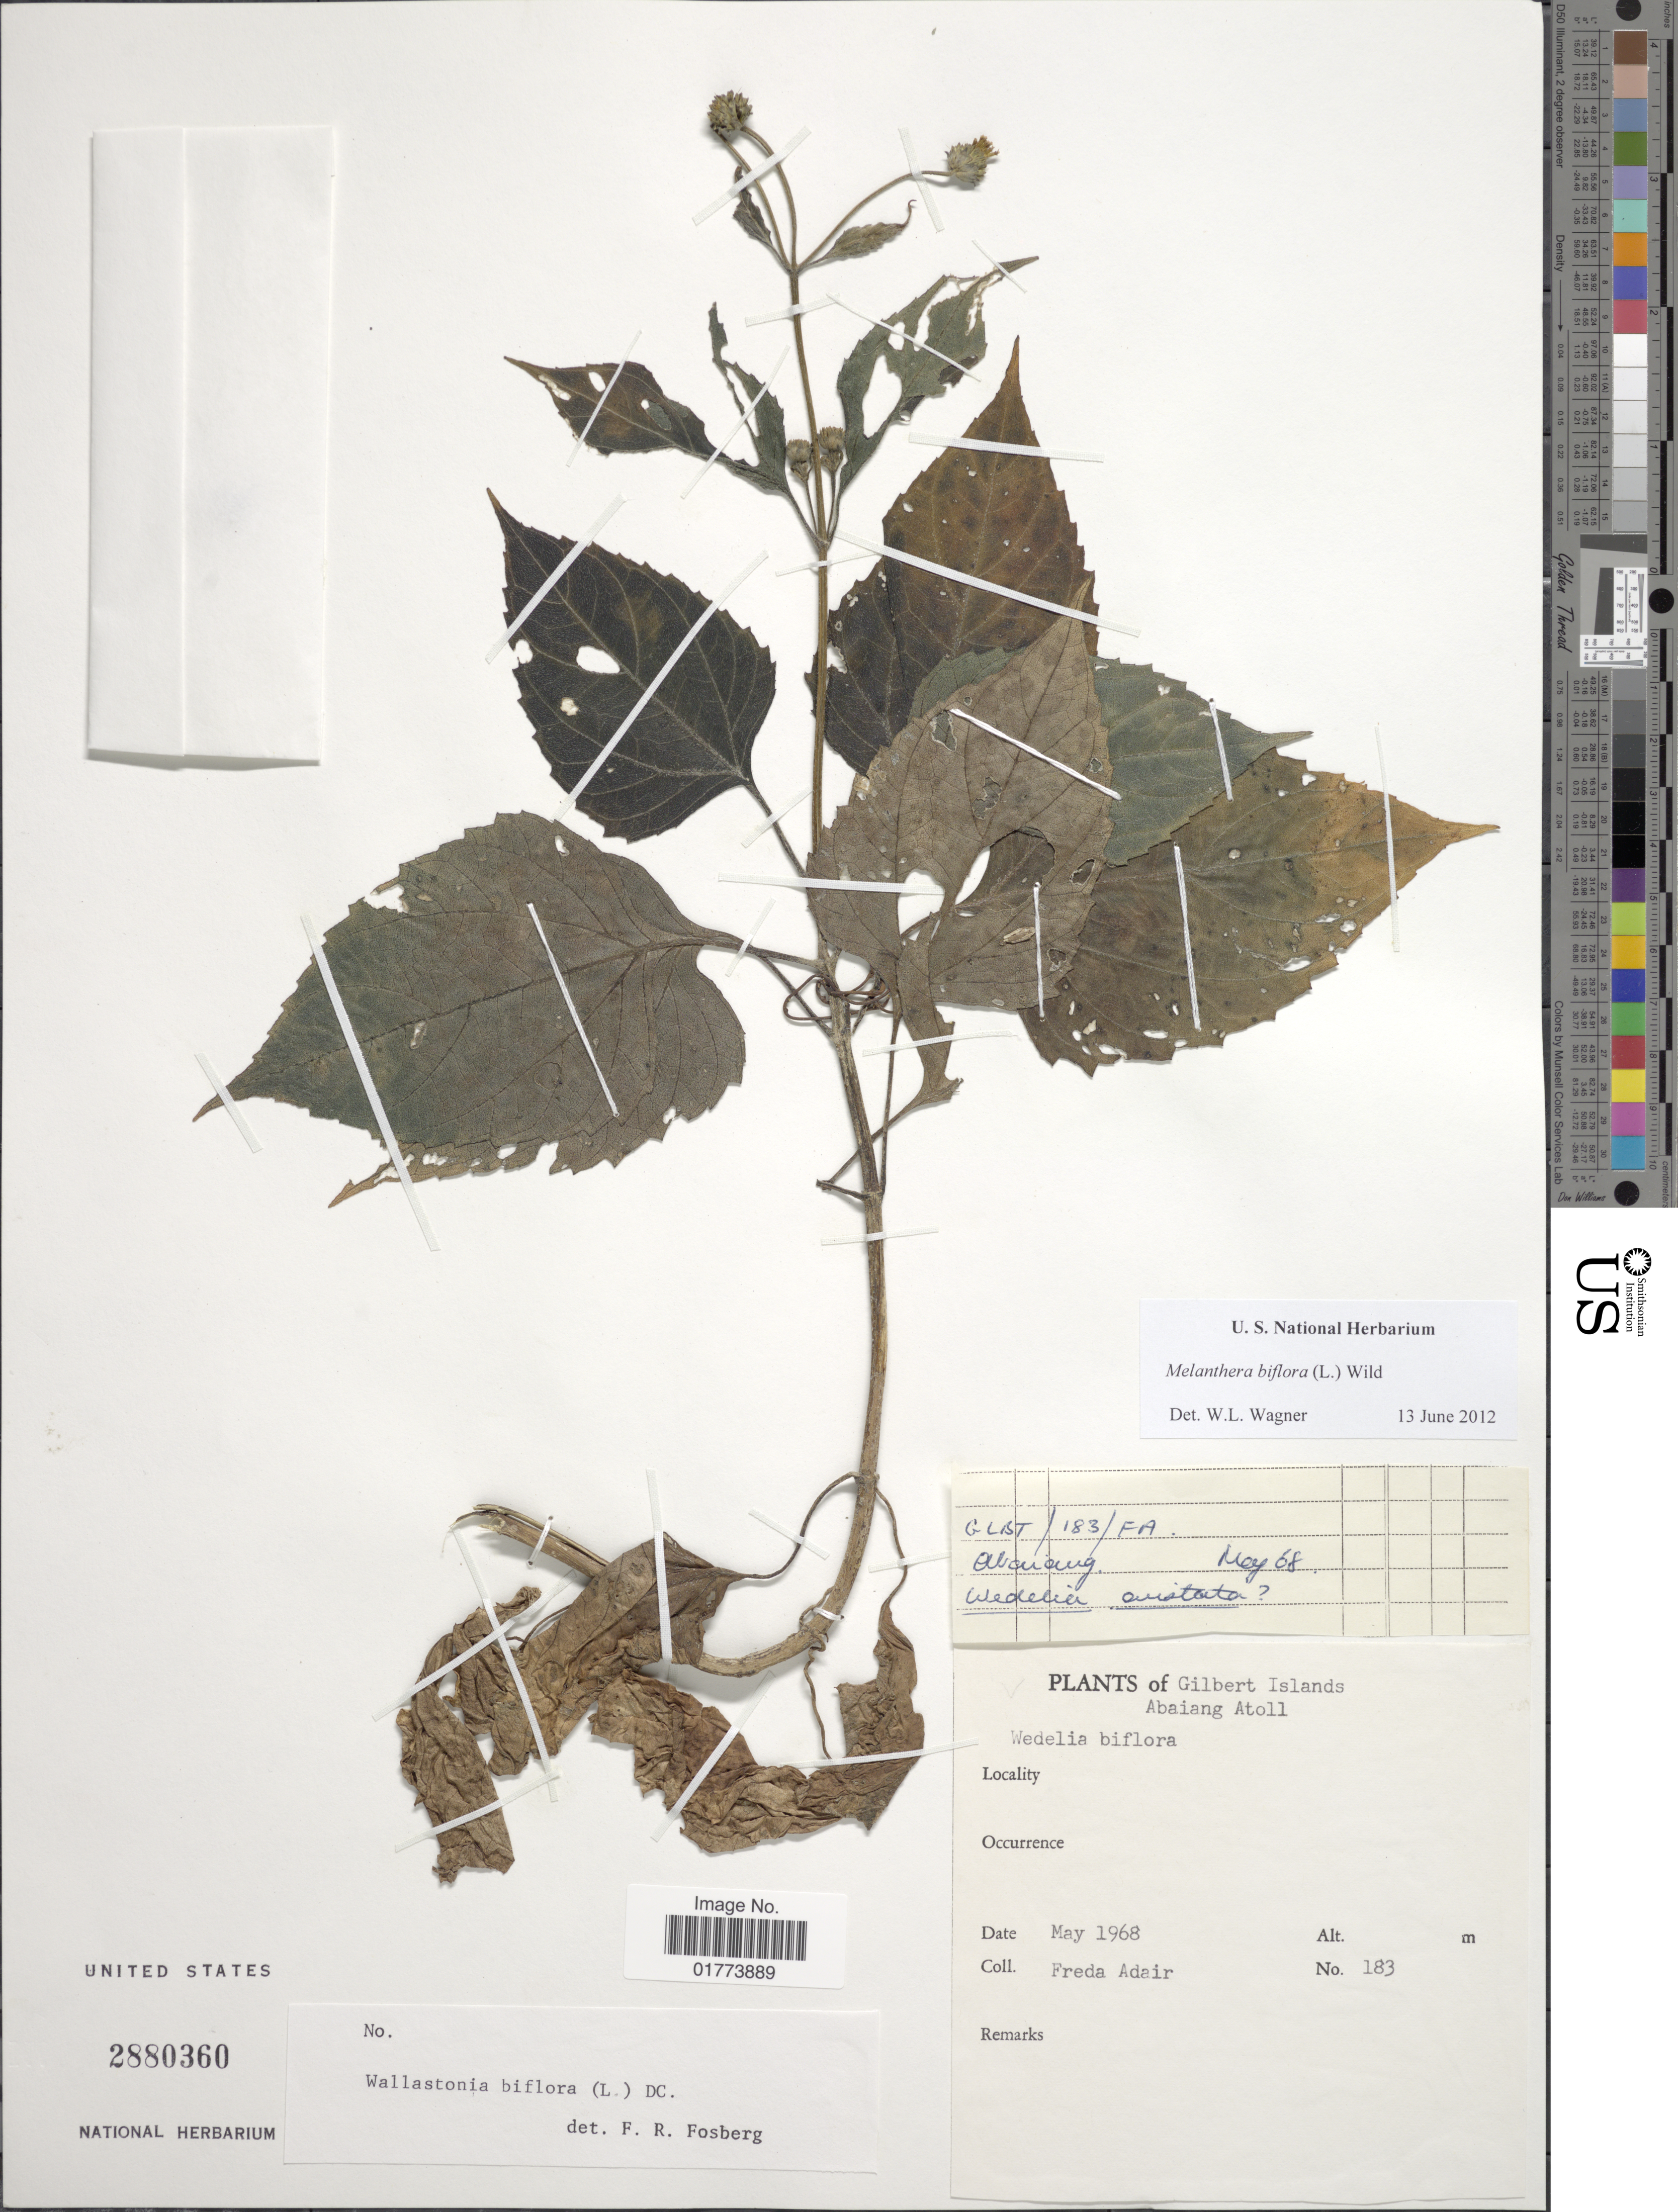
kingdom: Plantae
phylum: Tracheophyta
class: Magnoliopsida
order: Asterales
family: Asteraceae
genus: Wollastonia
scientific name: Wollastonia biflora var. biflora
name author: (L.) DC.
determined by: Wagner, W. L., (BOT), Smithsonian Institution - National Museum of Natural History (UNITED STATES)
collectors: F. Adair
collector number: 183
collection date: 1968-05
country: Kiribati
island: Abaiang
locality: Gilbert Islands, Abaiang Atoll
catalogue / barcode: US 2880360